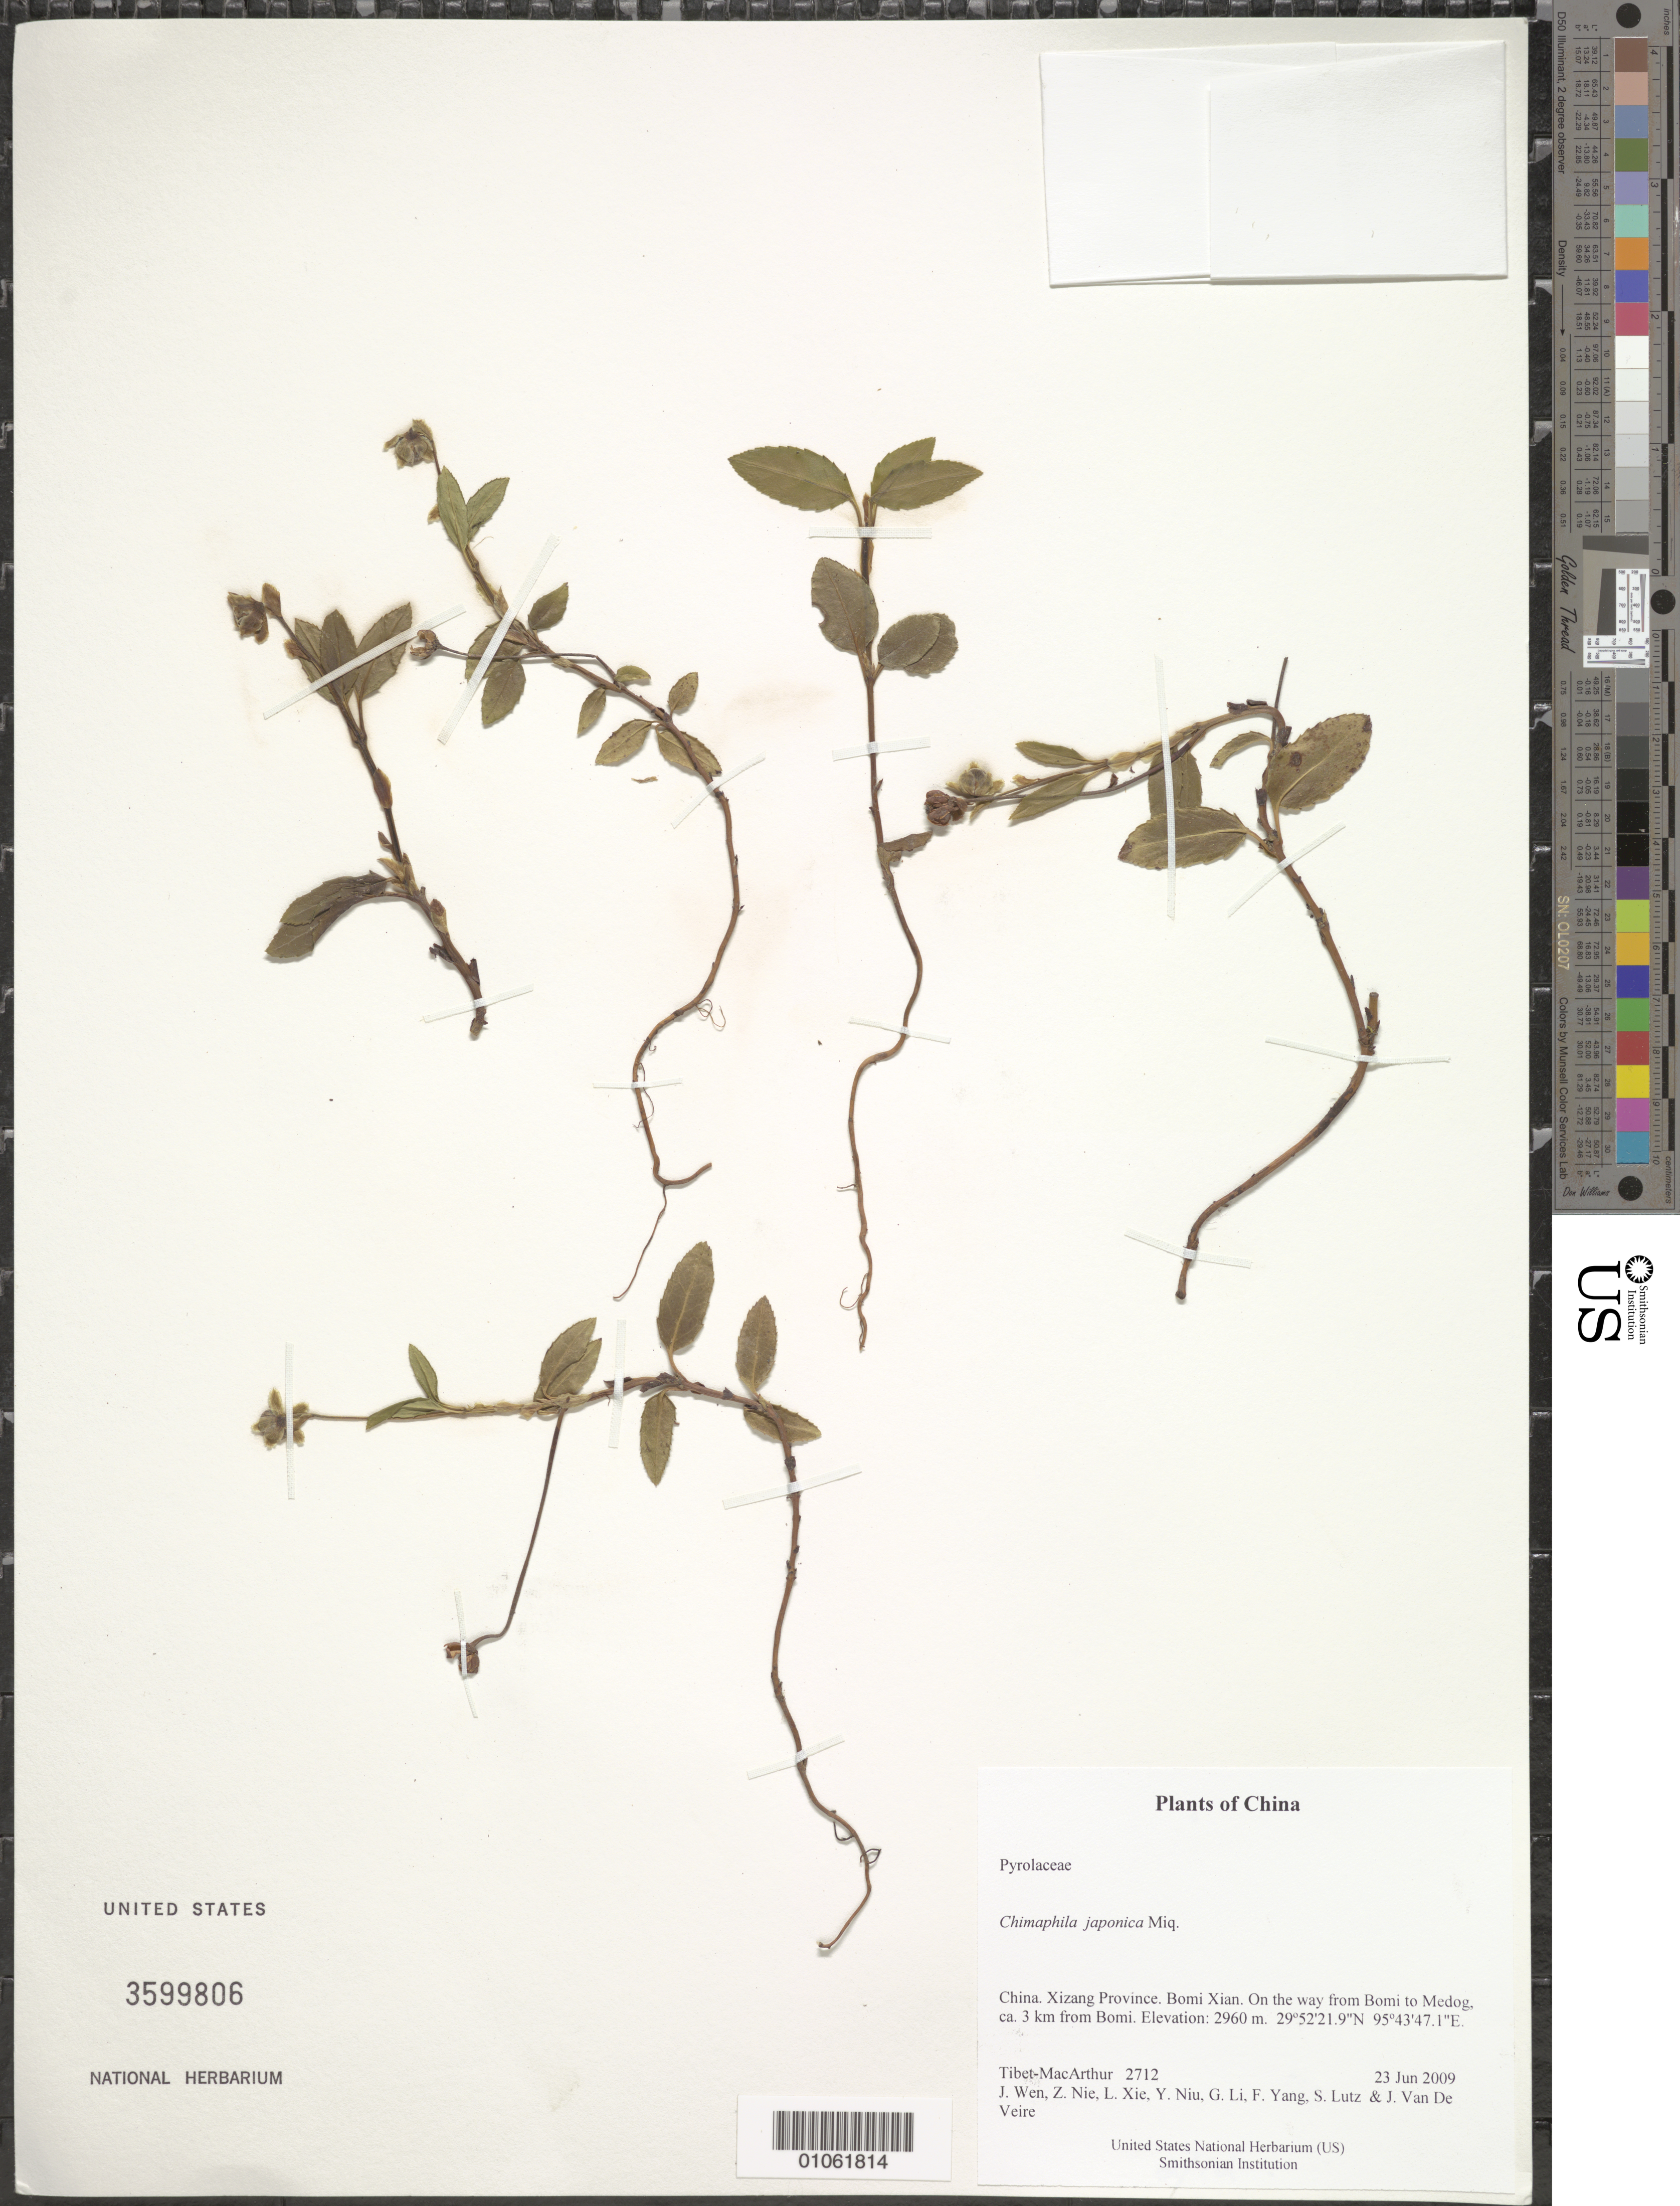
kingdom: Plantae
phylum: Tracheophyta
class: Magnoliopsida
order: Ericales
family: Ericaceae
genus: Chimaphila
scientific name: Chimaphila japonica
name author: Miq.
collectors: Tibet-MacArthur, J. Wen, Z. Nie, L. Xie, Y. Niu, G. Li, F. Yang, S. Lutz & J. Van De Veire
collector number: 2712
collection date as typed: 23 Jun 2009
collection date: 2009-06-23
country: China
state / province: Xizang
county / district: Bomi Xian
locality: On the way from Bomi to Medog, ca. 3 km from Bomi.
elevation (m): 2960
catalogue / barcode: US 3599806